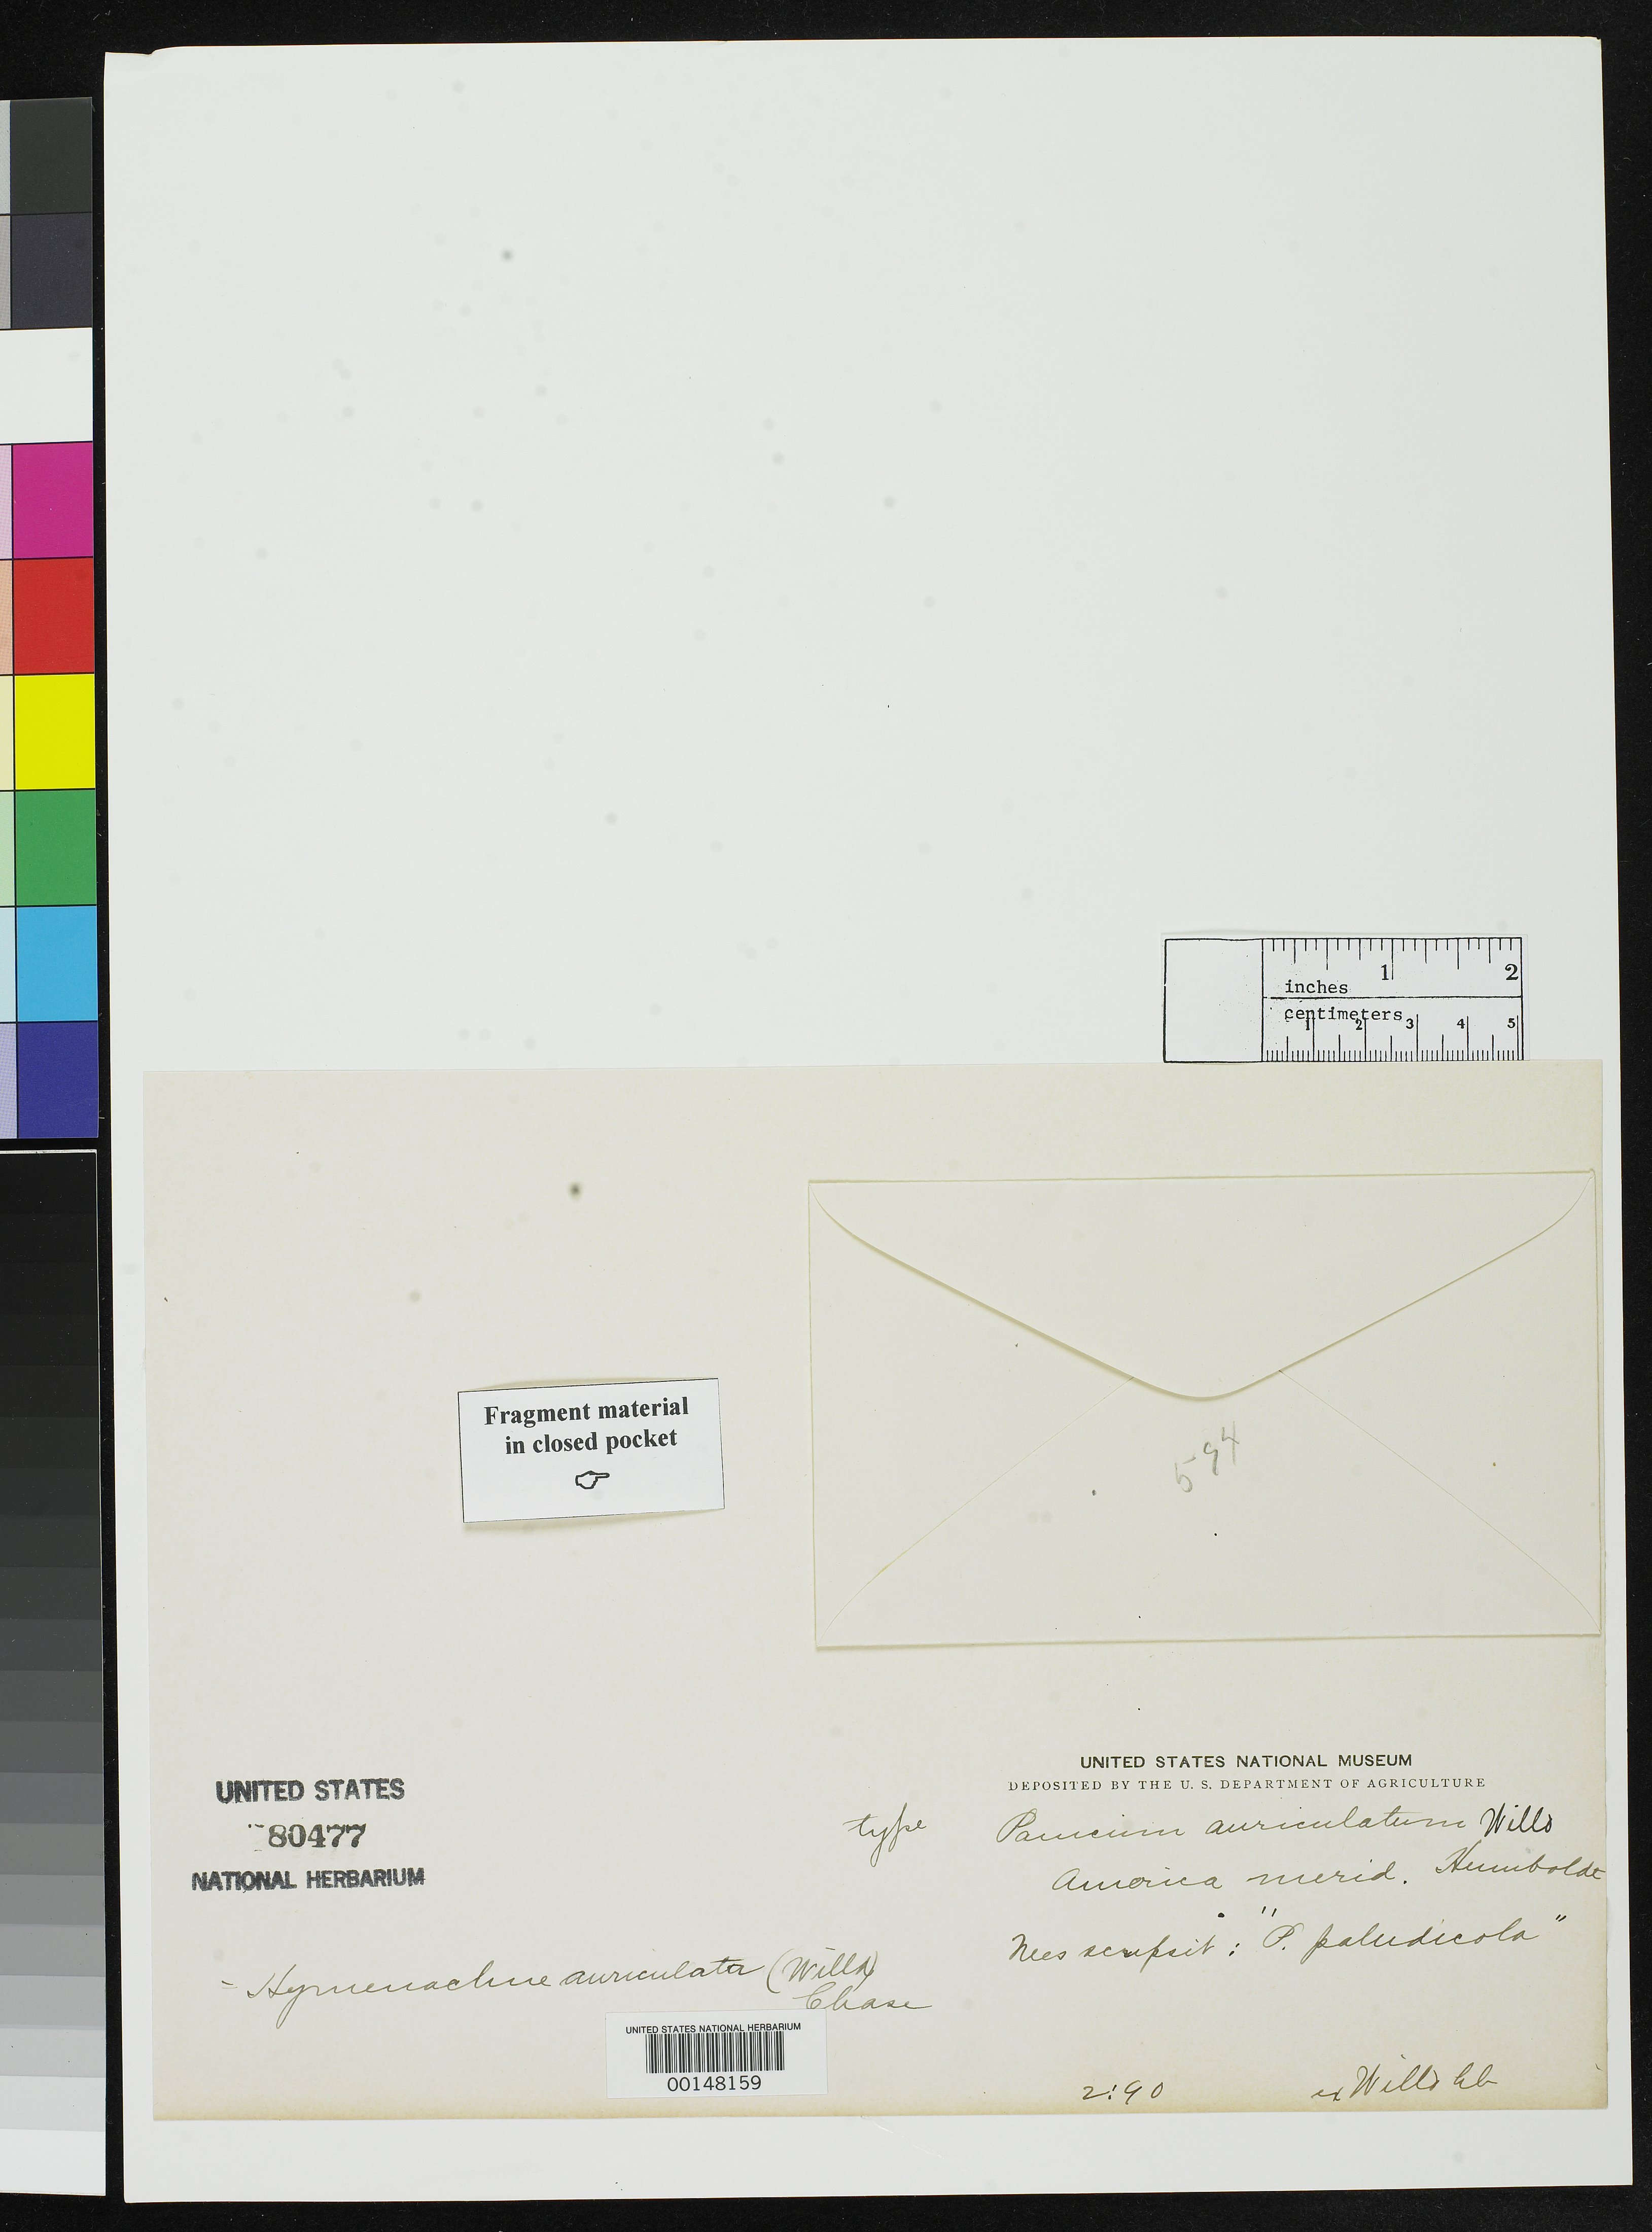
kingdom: Plantae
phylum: Tracheophyta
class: Liliopsida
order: Poales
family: Poaceae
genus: Panicum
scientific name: Panicum auriculatum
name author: Willd. in Spreng.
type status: Type Fragment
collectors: F. W. Humboldt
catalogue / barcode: US 80477